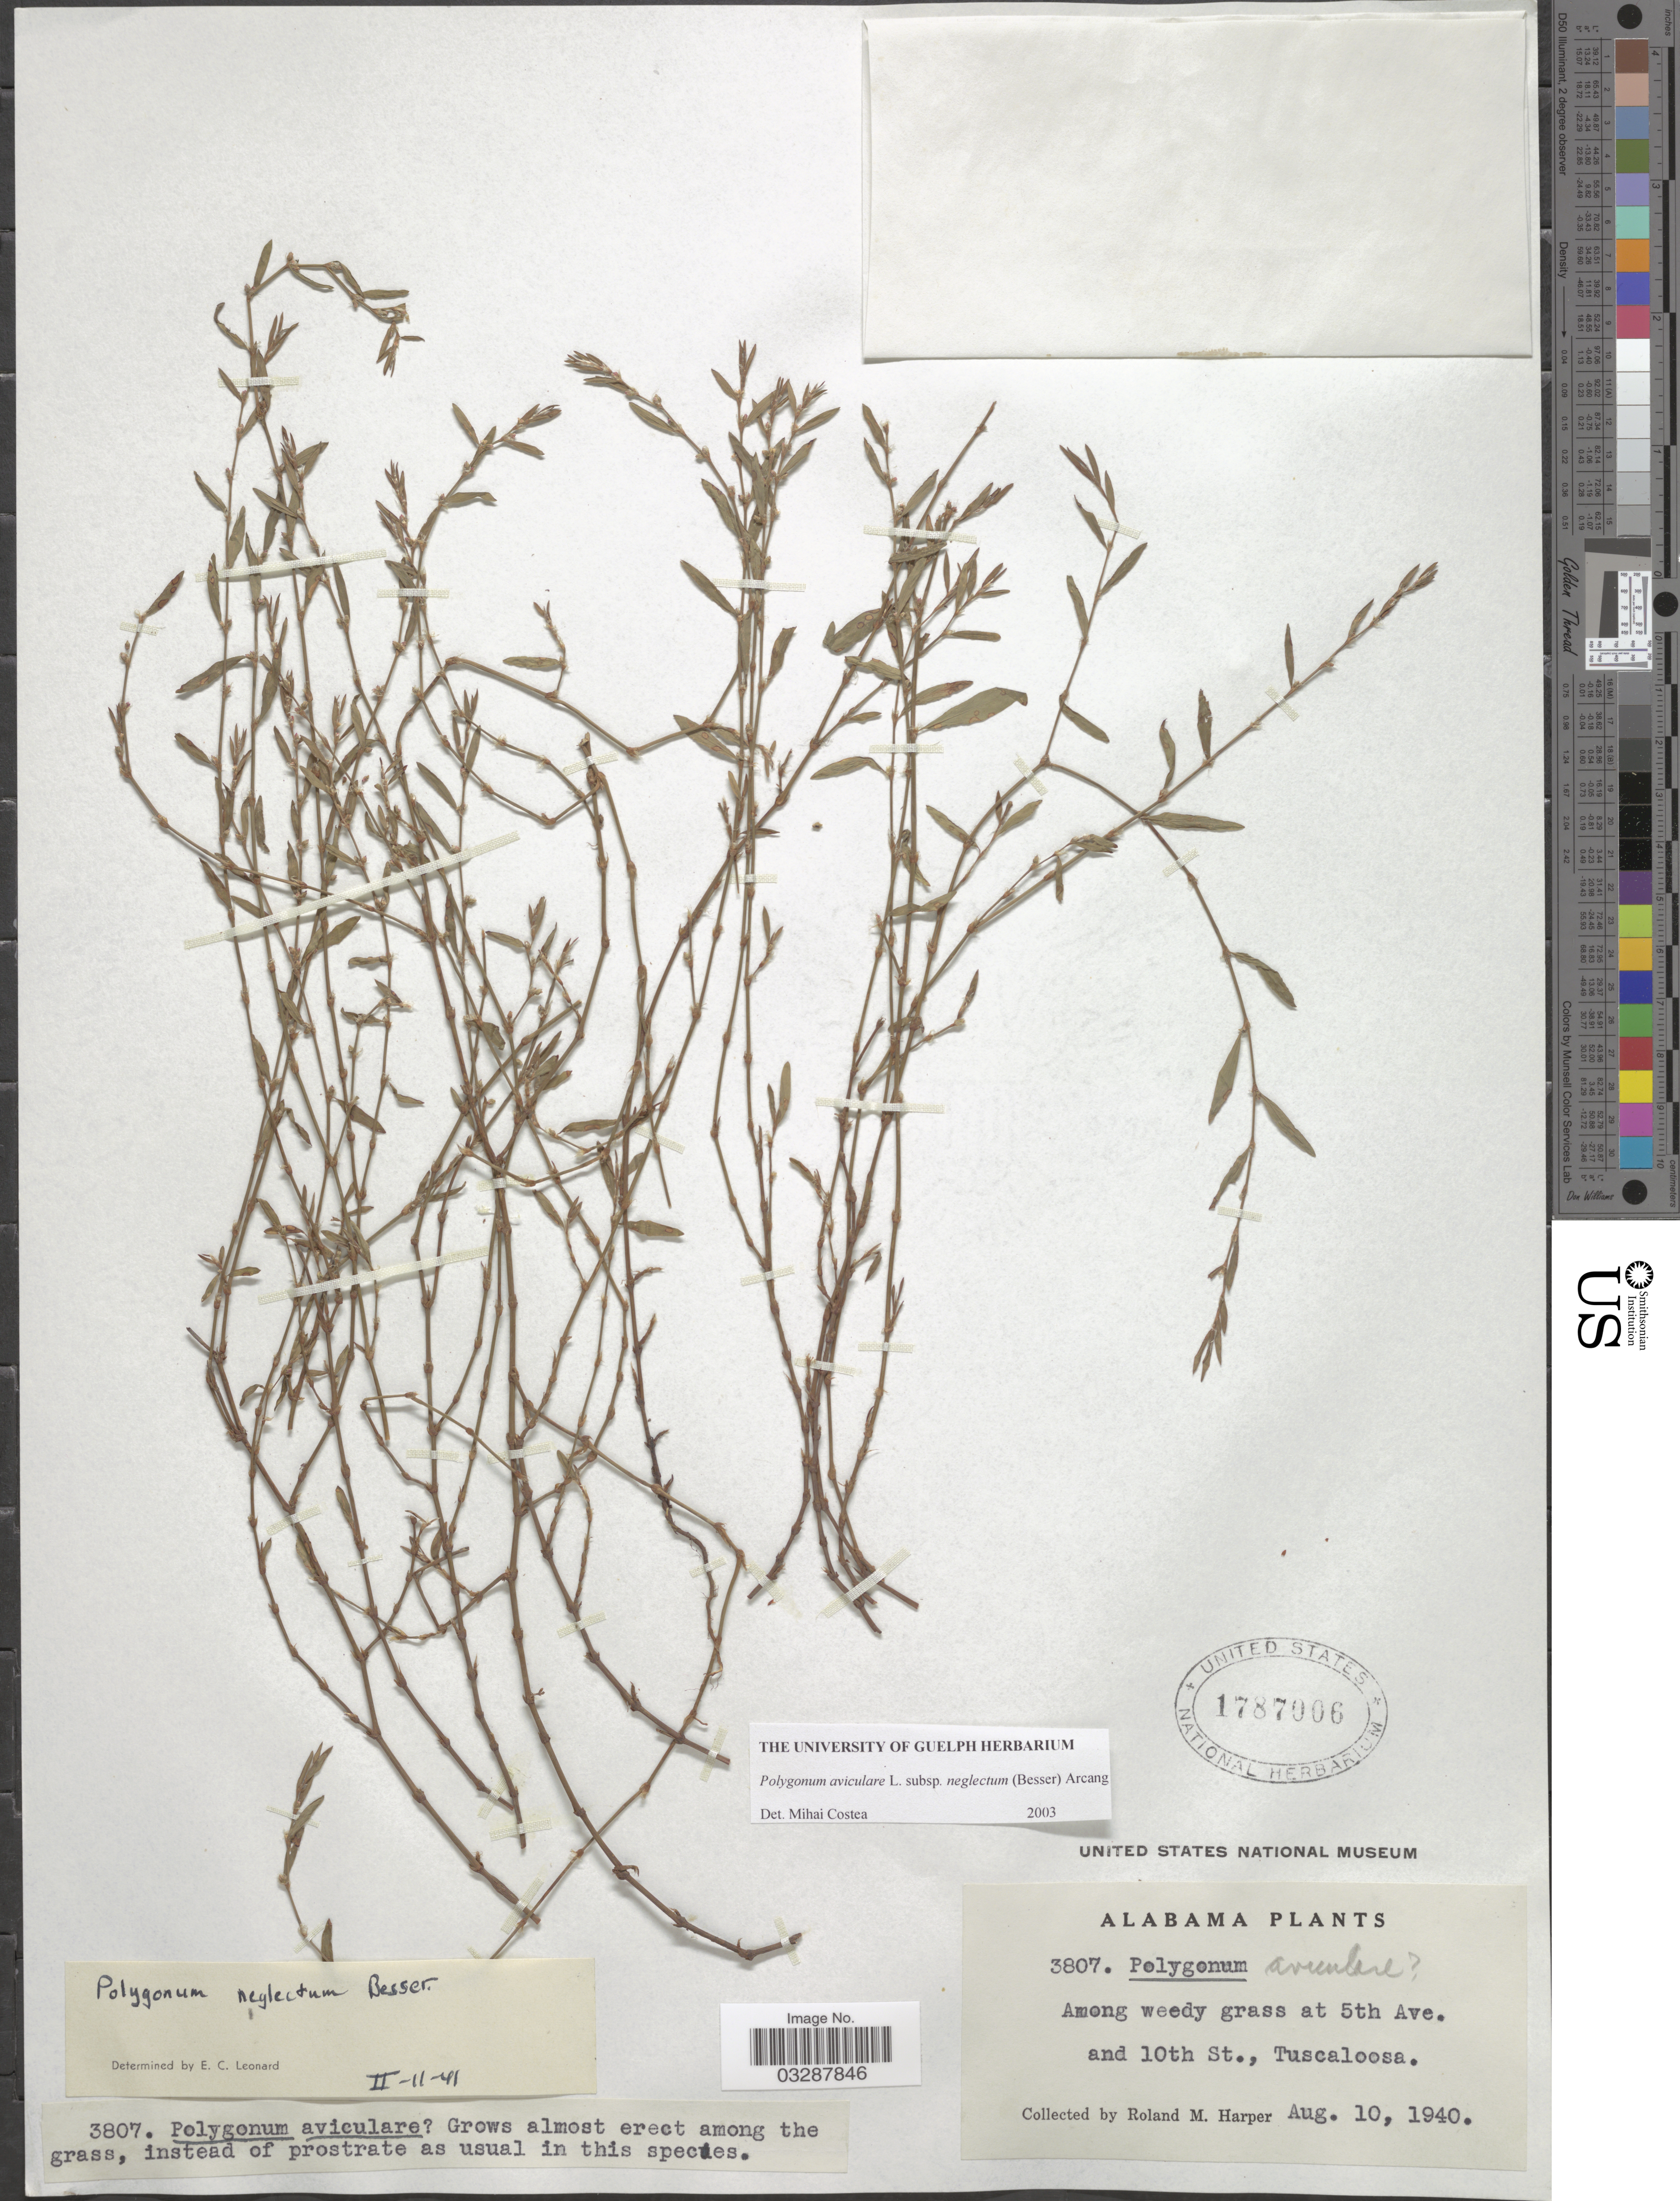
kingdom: Plantae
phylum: Tracheophyta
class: Magnoliopsida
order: Caryophyllales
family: Polygonaceae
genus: Polygonum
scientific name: Polygonum aviculare subsp. neglectum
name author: (Besser) Arcang.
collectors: R. M. Harper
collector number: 3807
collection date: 1940-08-10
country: United States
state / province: Alabama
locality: Among weedy grass at 5th Ave. and 10th St., Tuscaloosa.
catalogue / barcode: US 1787006